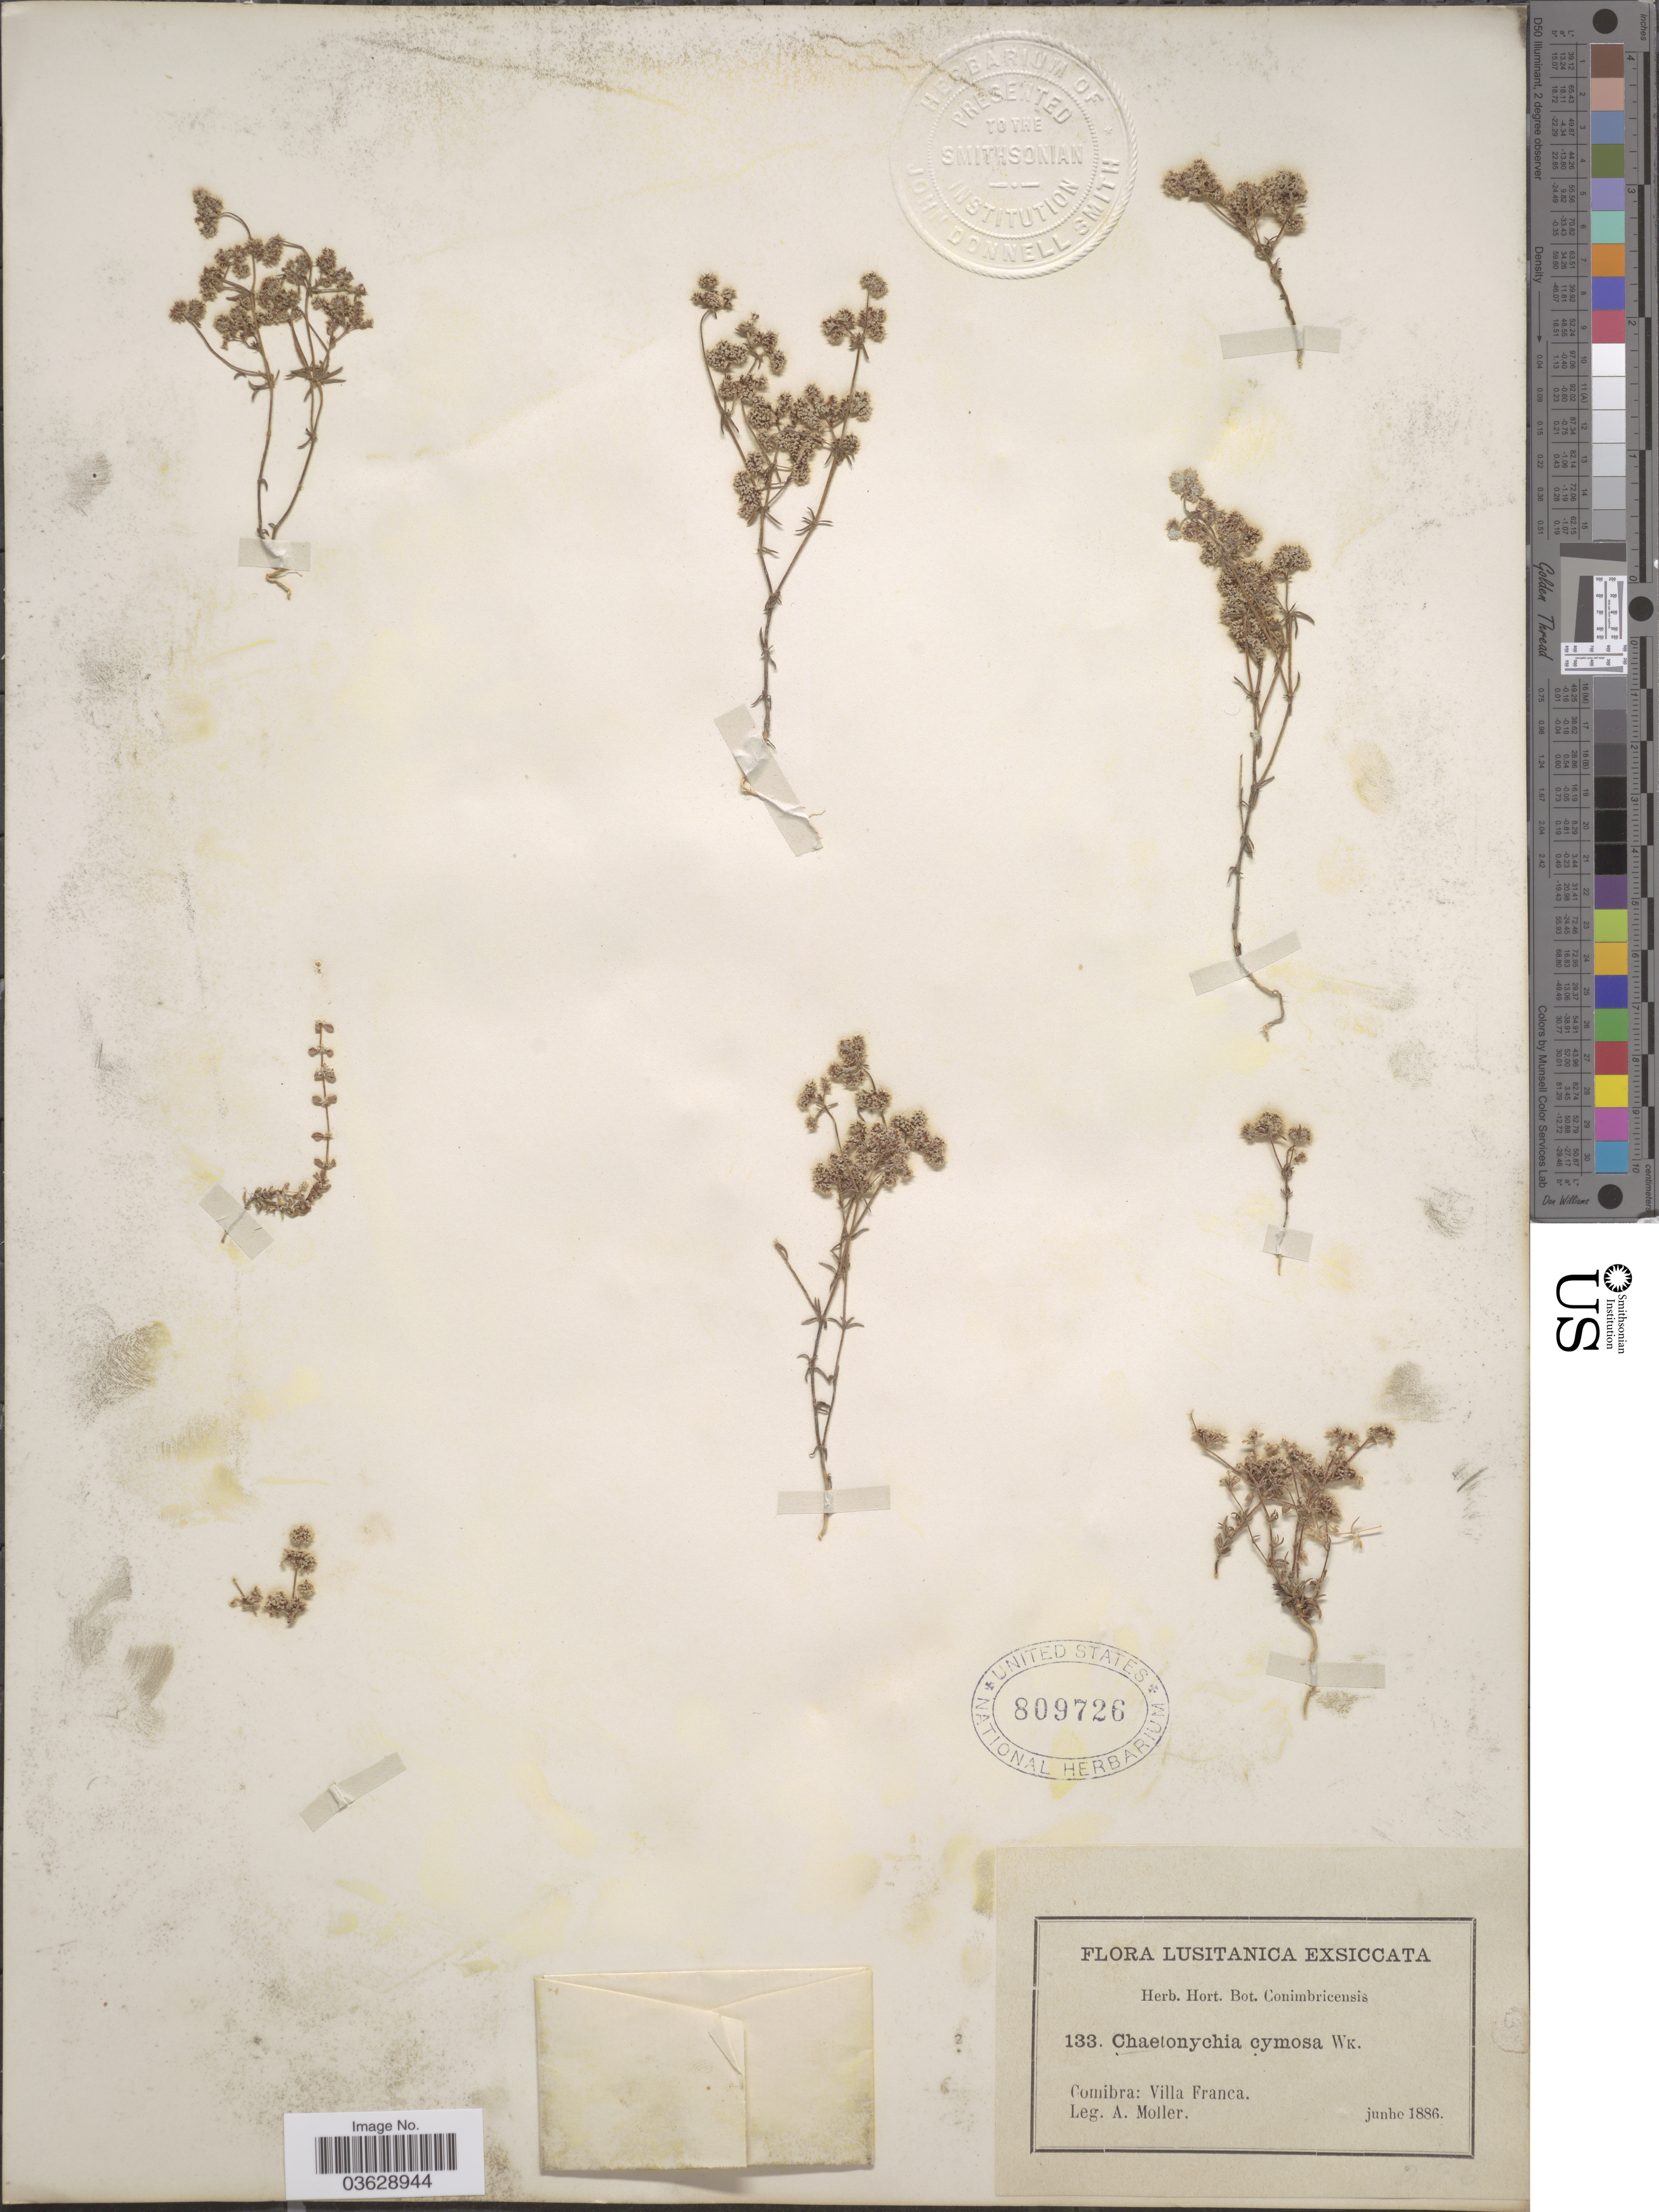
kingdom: Plantae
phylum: Tracheophyta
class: Magnoliopsida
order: Caryophyllales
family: Caryophyllaceae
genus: Chaetonychia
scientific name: Chaetonychia cymosa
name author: (L.) Sweet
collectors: A. Moller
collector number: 133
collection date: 1886-06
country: Portugal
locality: Lusitanica. Comibra: Villa Franca.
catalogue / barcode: US 809726